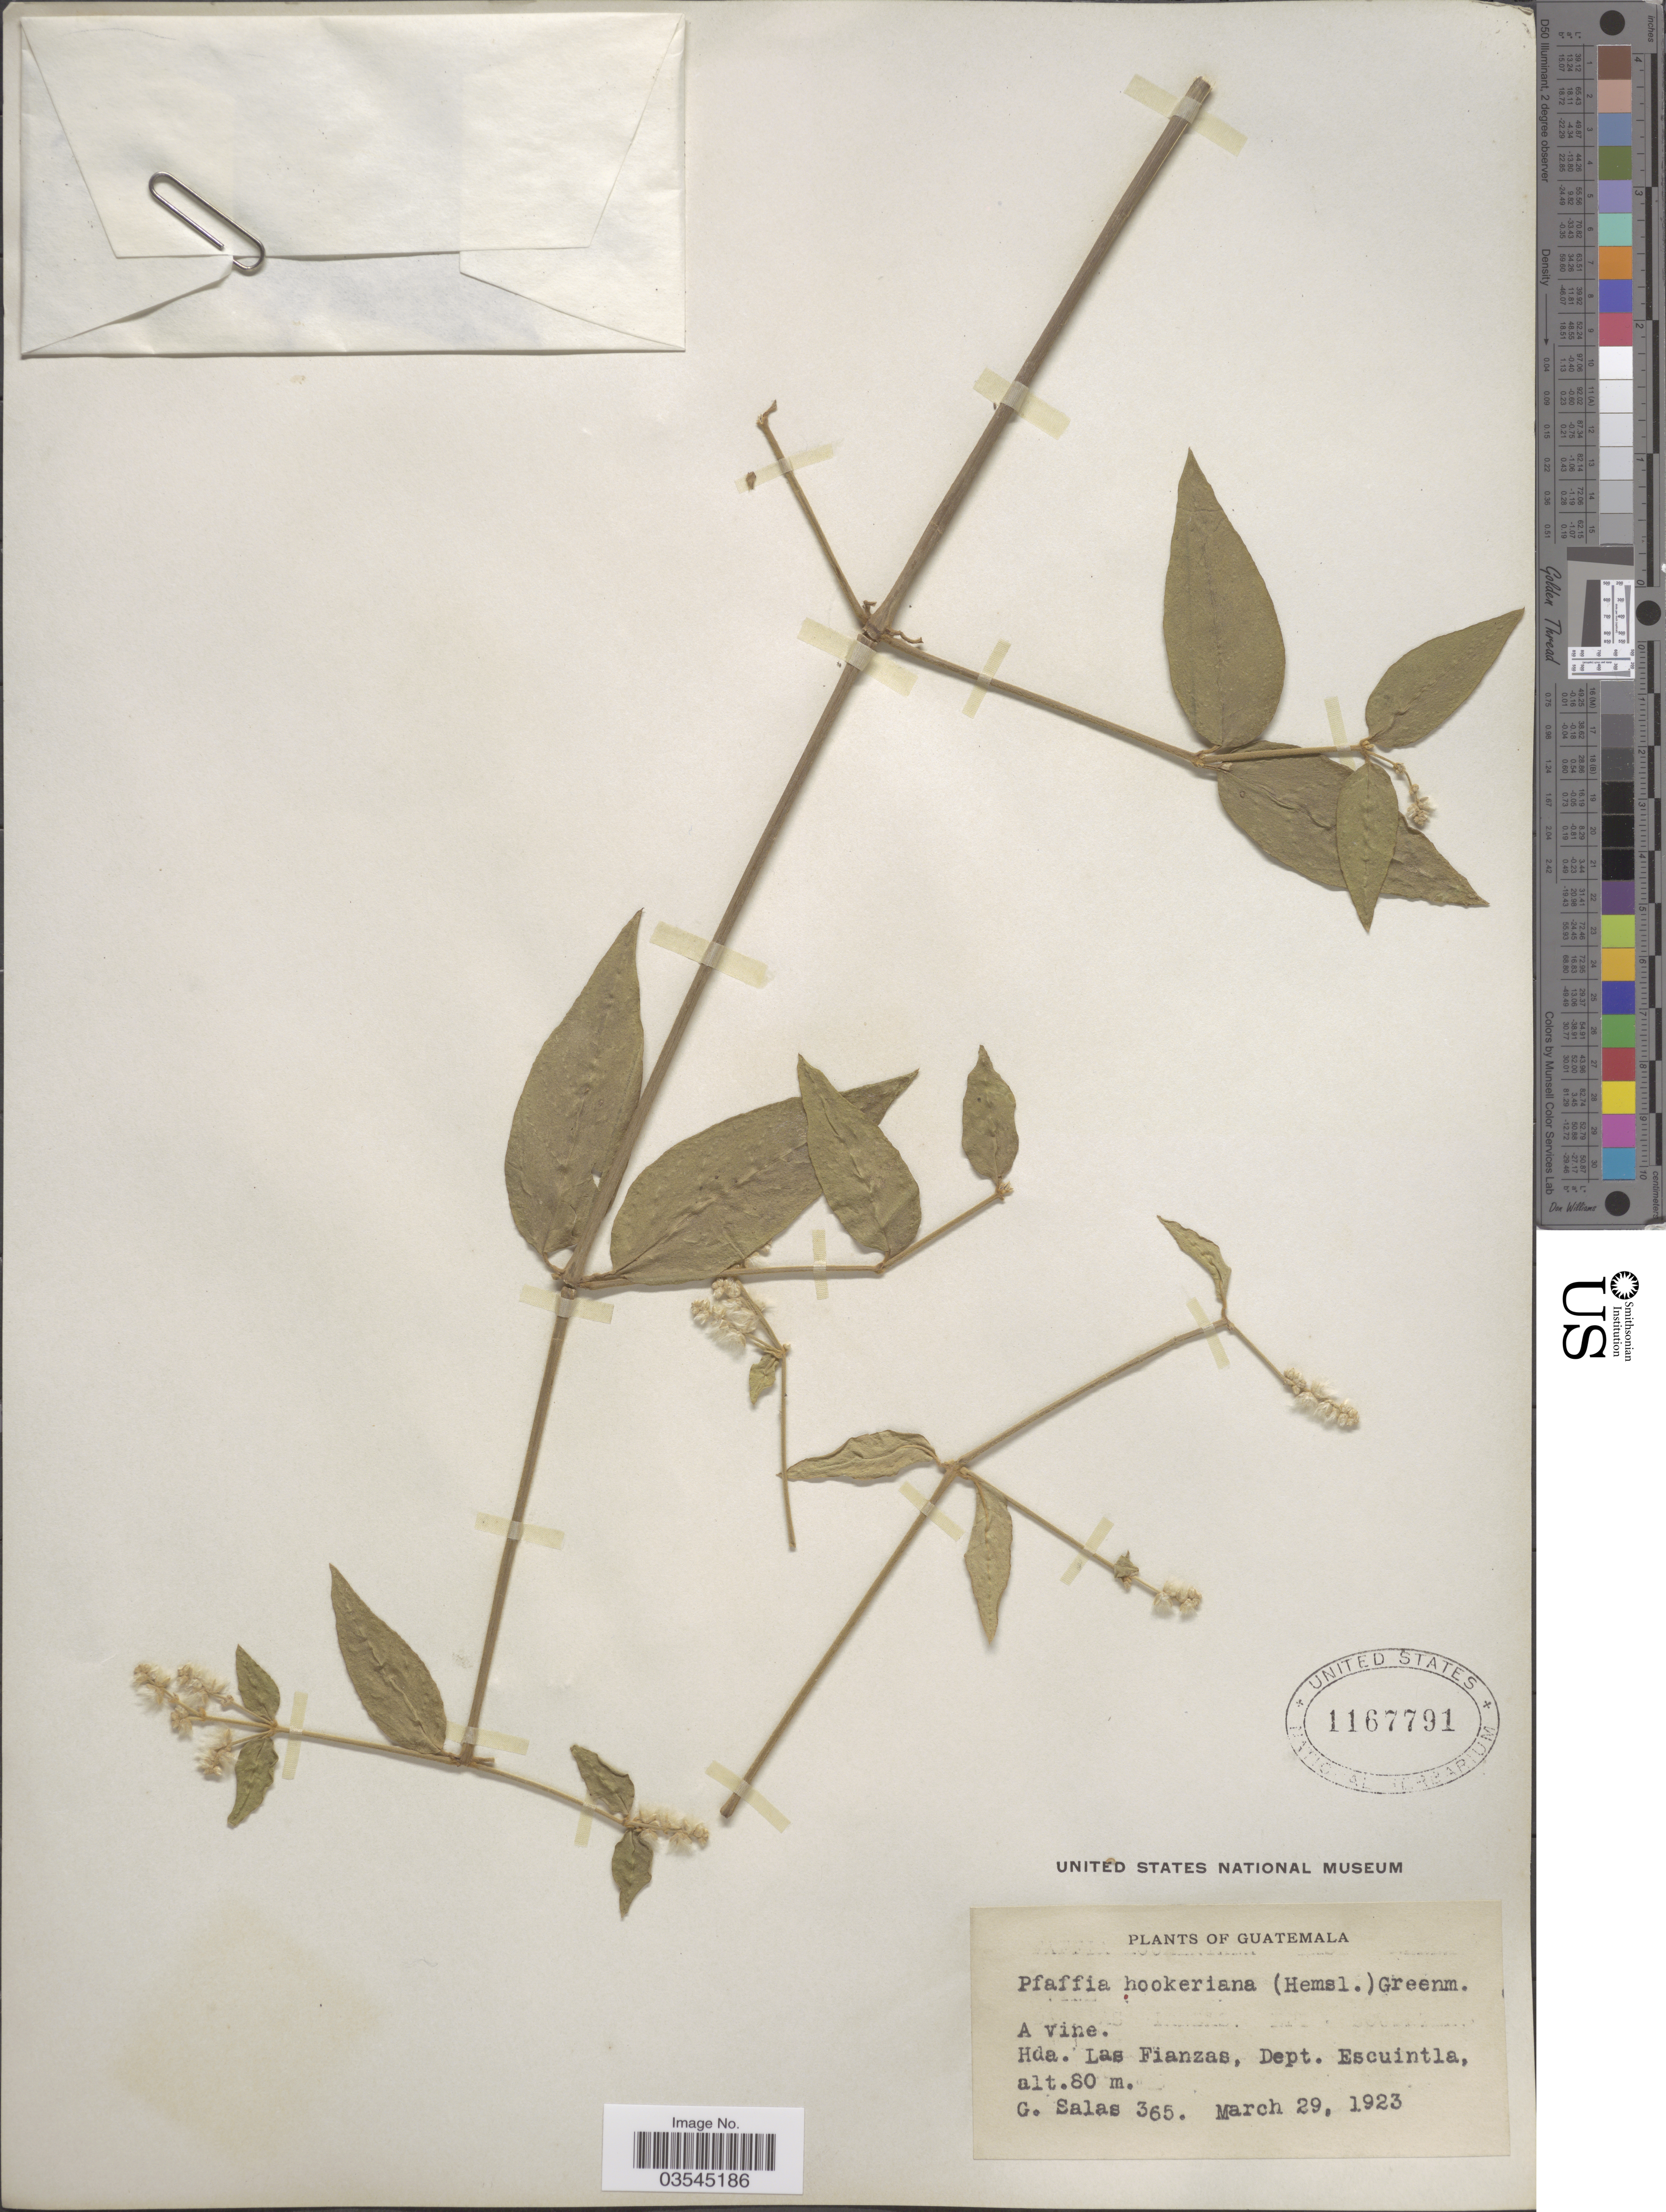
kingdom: Plantae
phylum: Tracheophyta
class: Magnoliopsida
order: Caryophyllales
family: Amaranthaceae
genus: Pfaffia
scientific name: Pfaffia hookeriana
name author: (Hemsl.) Greenm.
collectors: G. Salas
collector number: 365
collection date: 1923-03-29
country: Guatemala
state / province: Escuintla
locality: Hda. Las Fianzas, Dept. Escuintla.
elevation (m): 80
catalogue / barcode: US 1167791